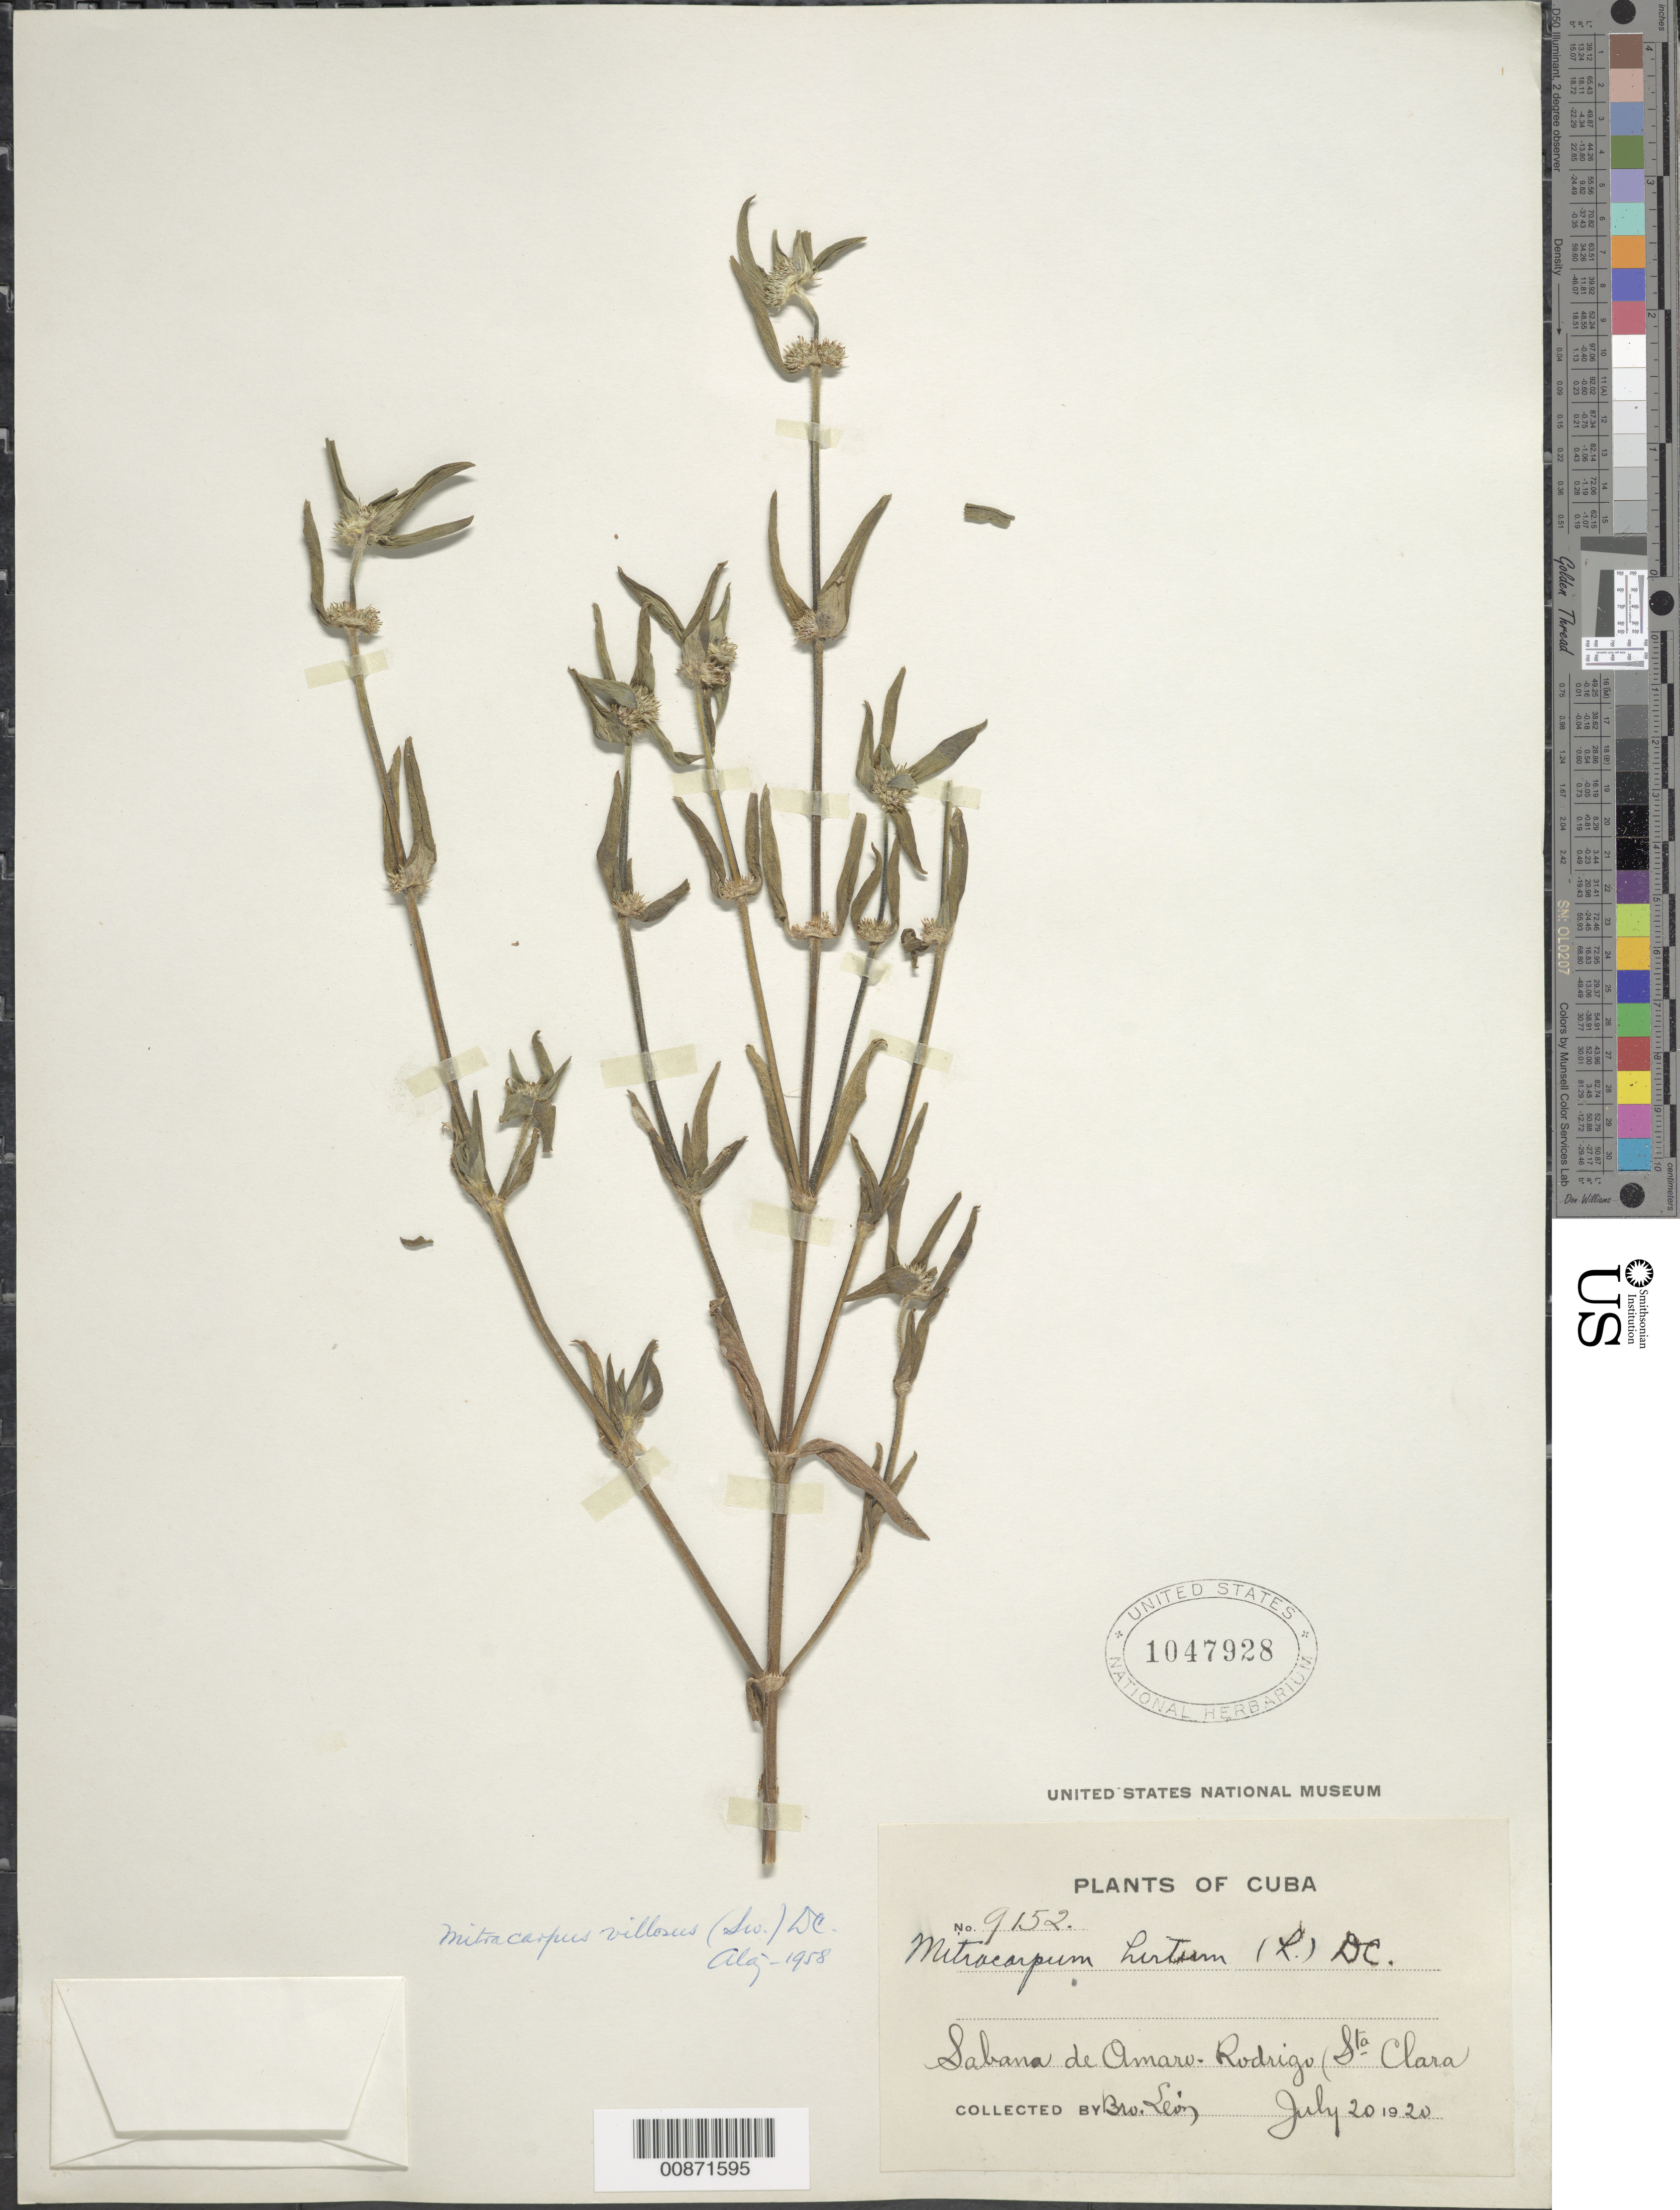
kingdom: Plantae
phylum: Tracheophyta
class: Magnoliopsida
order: Gentianales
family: Rubiaceae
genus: Mitracarpus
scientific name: Mitracarpus hirtus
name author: (L.) DC.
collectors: Bro. León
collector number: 9152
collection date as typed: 20 Jul 1920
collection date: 1920-07-20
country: Cuba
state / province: Las Villas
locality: Sabana de Omaro - Rodrigo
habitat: Sabana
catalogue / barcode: US 1047928